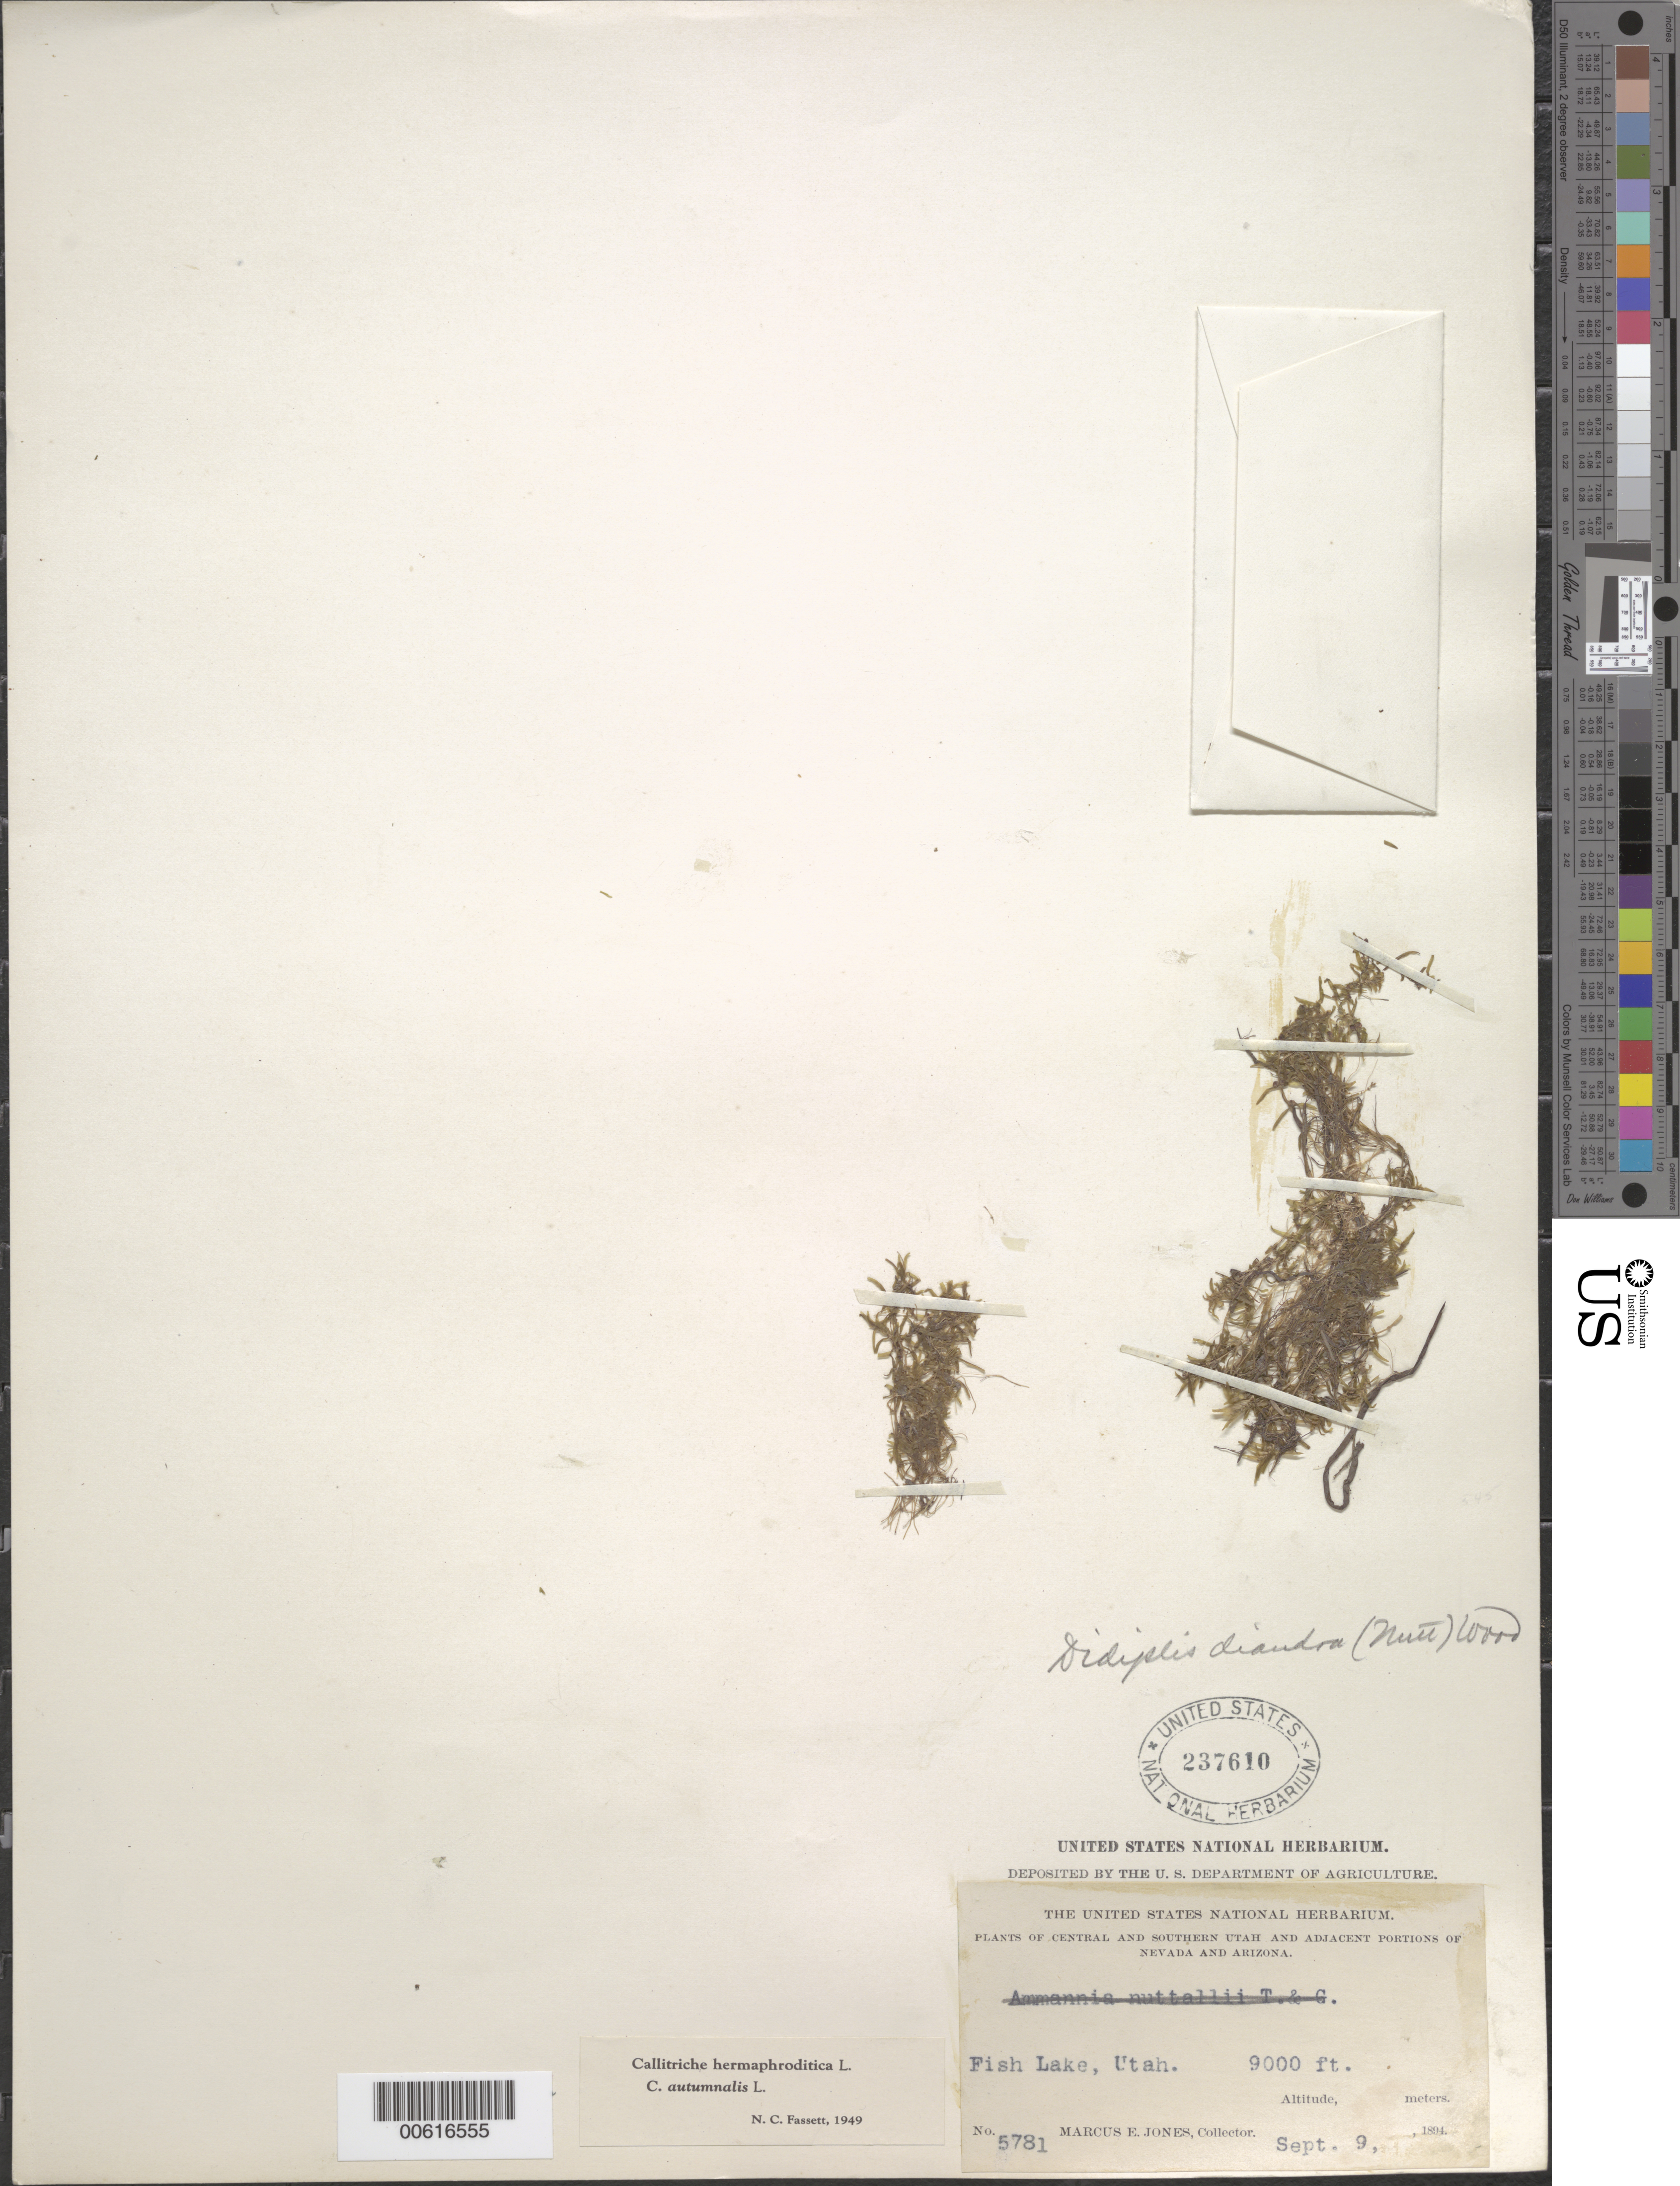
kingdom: Plantae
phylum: Tracheophyta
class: Magnoliopsida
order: Lamiales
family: Plantaginaceae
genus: Callitriche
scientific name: Callitriche hermaphroditica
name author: L.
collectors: M. E. Jones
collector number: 5781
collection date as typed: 09 Sep 1894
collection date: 1894-09-09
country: United States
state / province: Utah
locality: Fish Lake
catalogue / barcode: US 237610